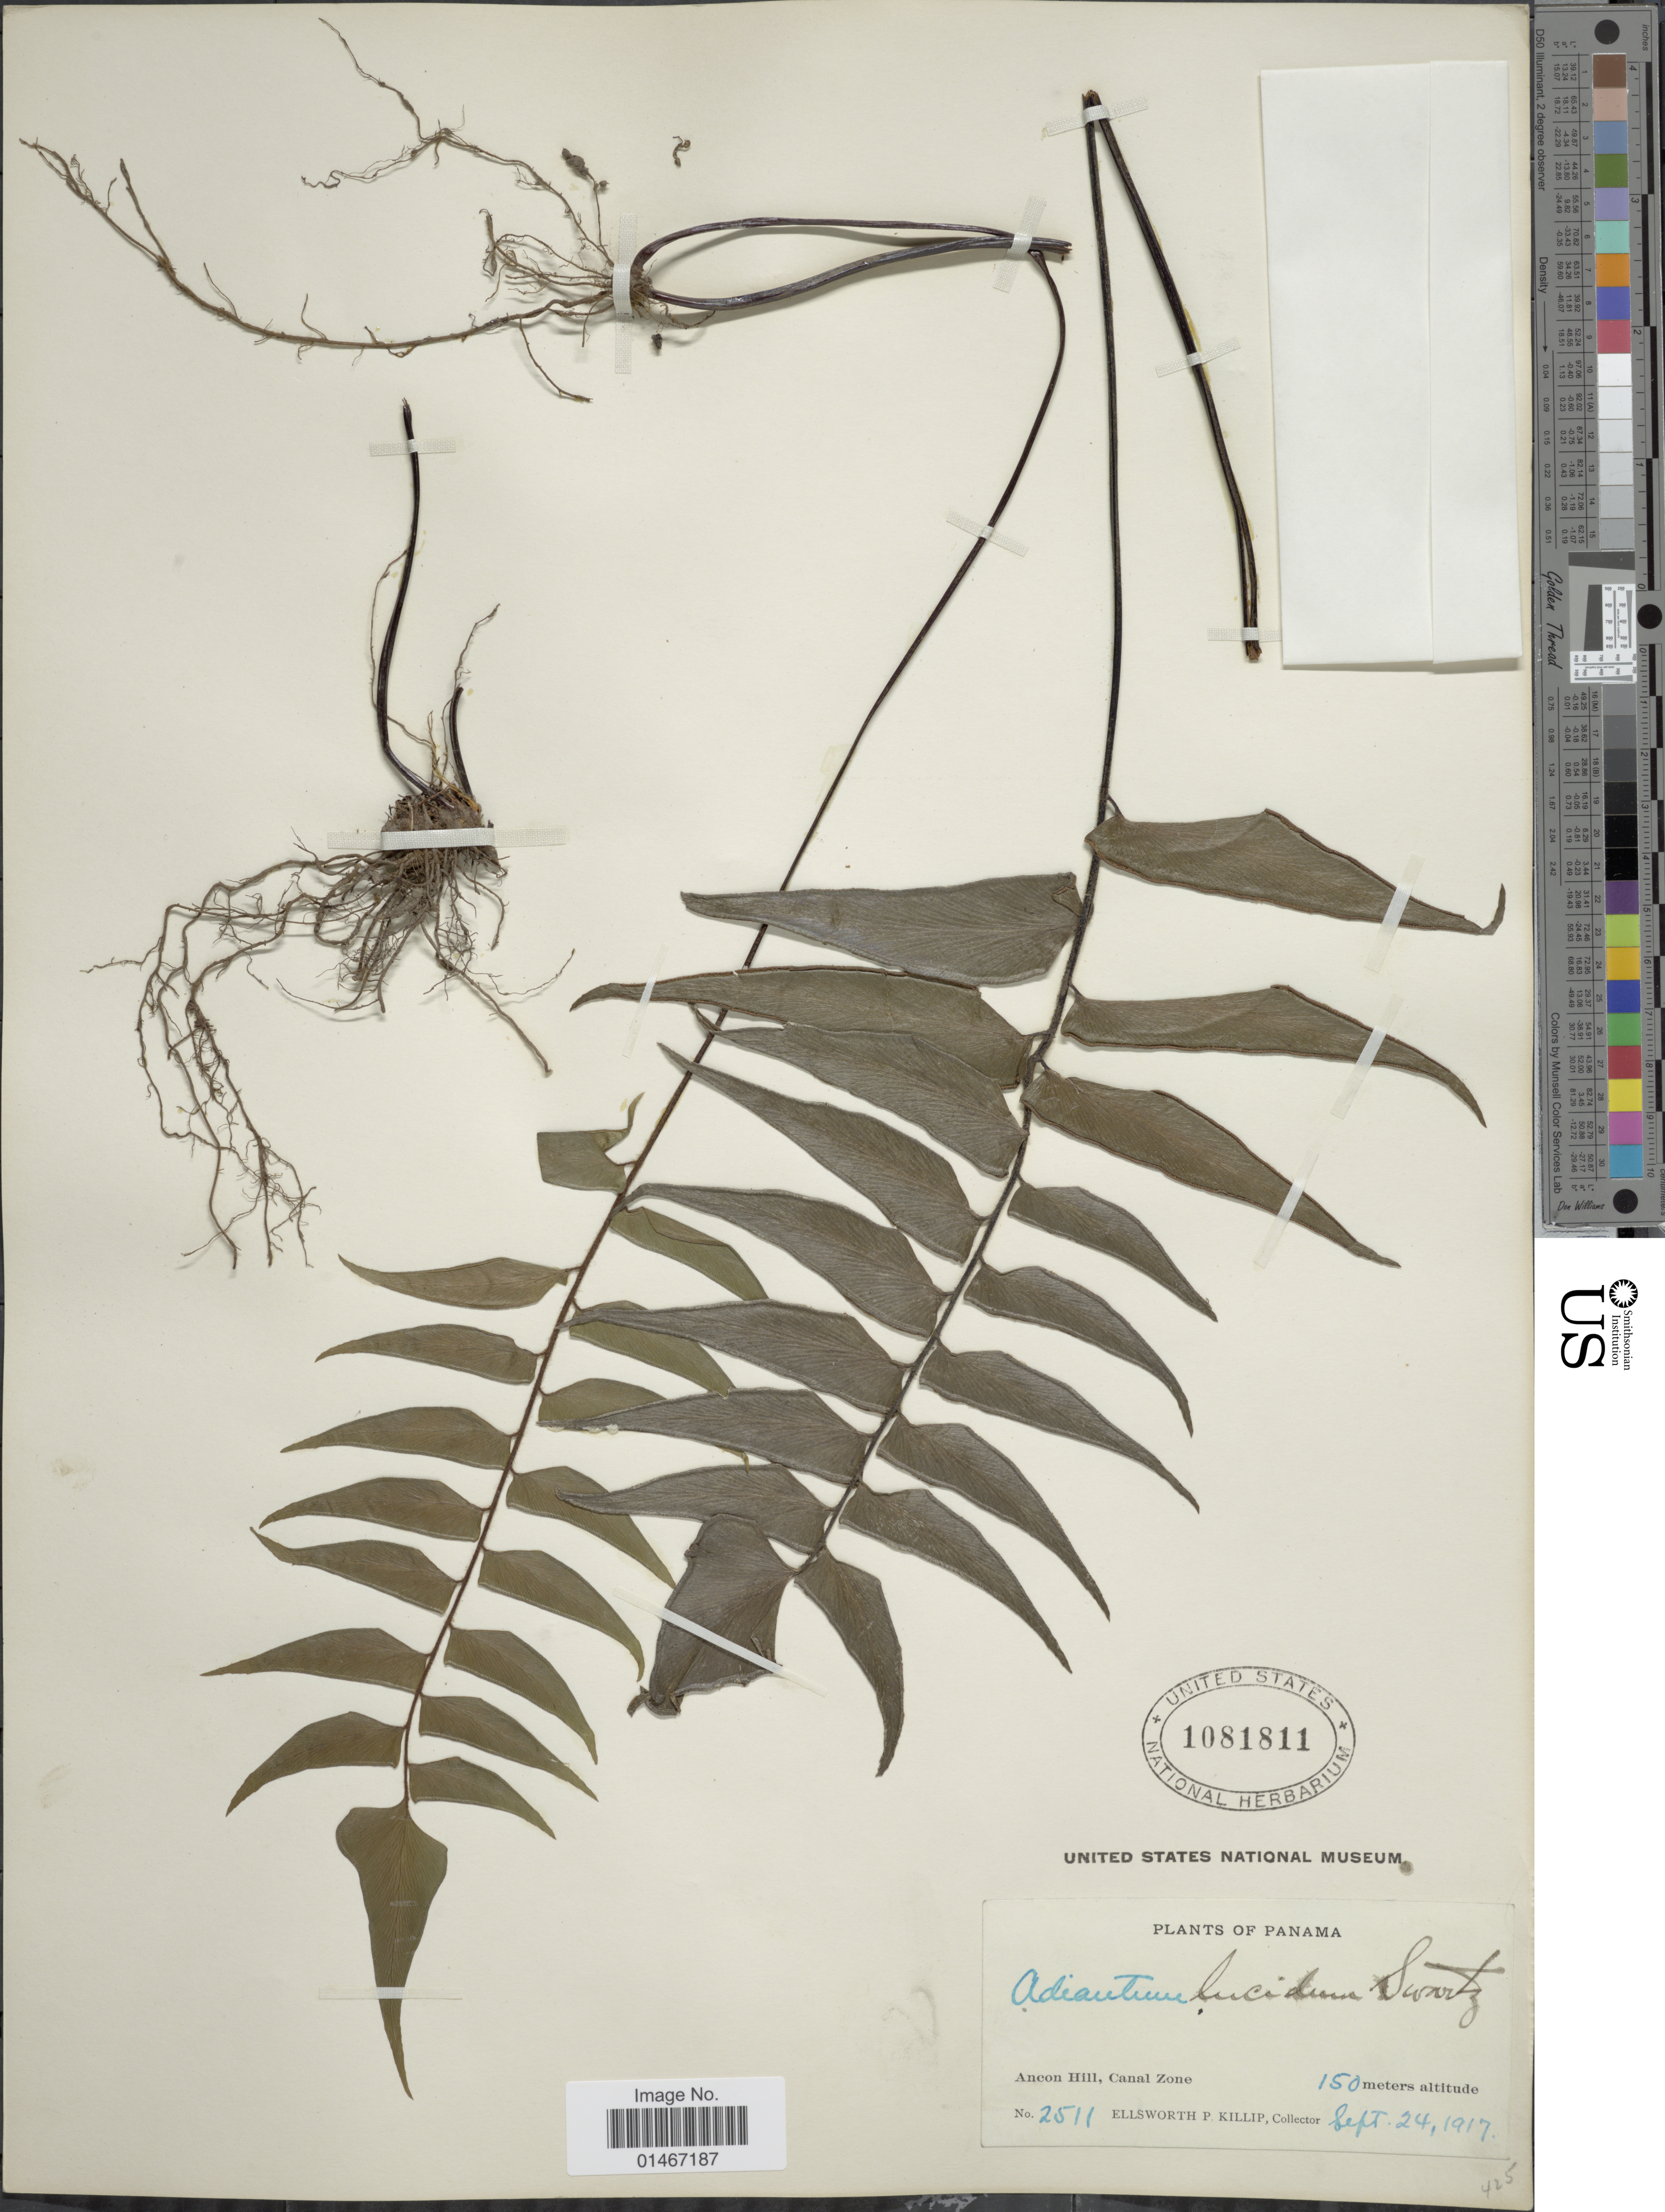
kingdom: Plantae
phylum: Tracheophyta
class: Polypodiopsida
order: Polypodiales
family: Pteridaceae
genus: Adiantum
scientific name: Adiantum lucidum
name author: (Cav.) Sw.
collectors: E. P. Killip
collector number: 2511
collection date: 1917-09-24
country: Panama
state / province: Colón / Panamá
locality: Ancon Hill, Canal Zone.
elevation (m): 150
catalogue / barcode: US 1081811